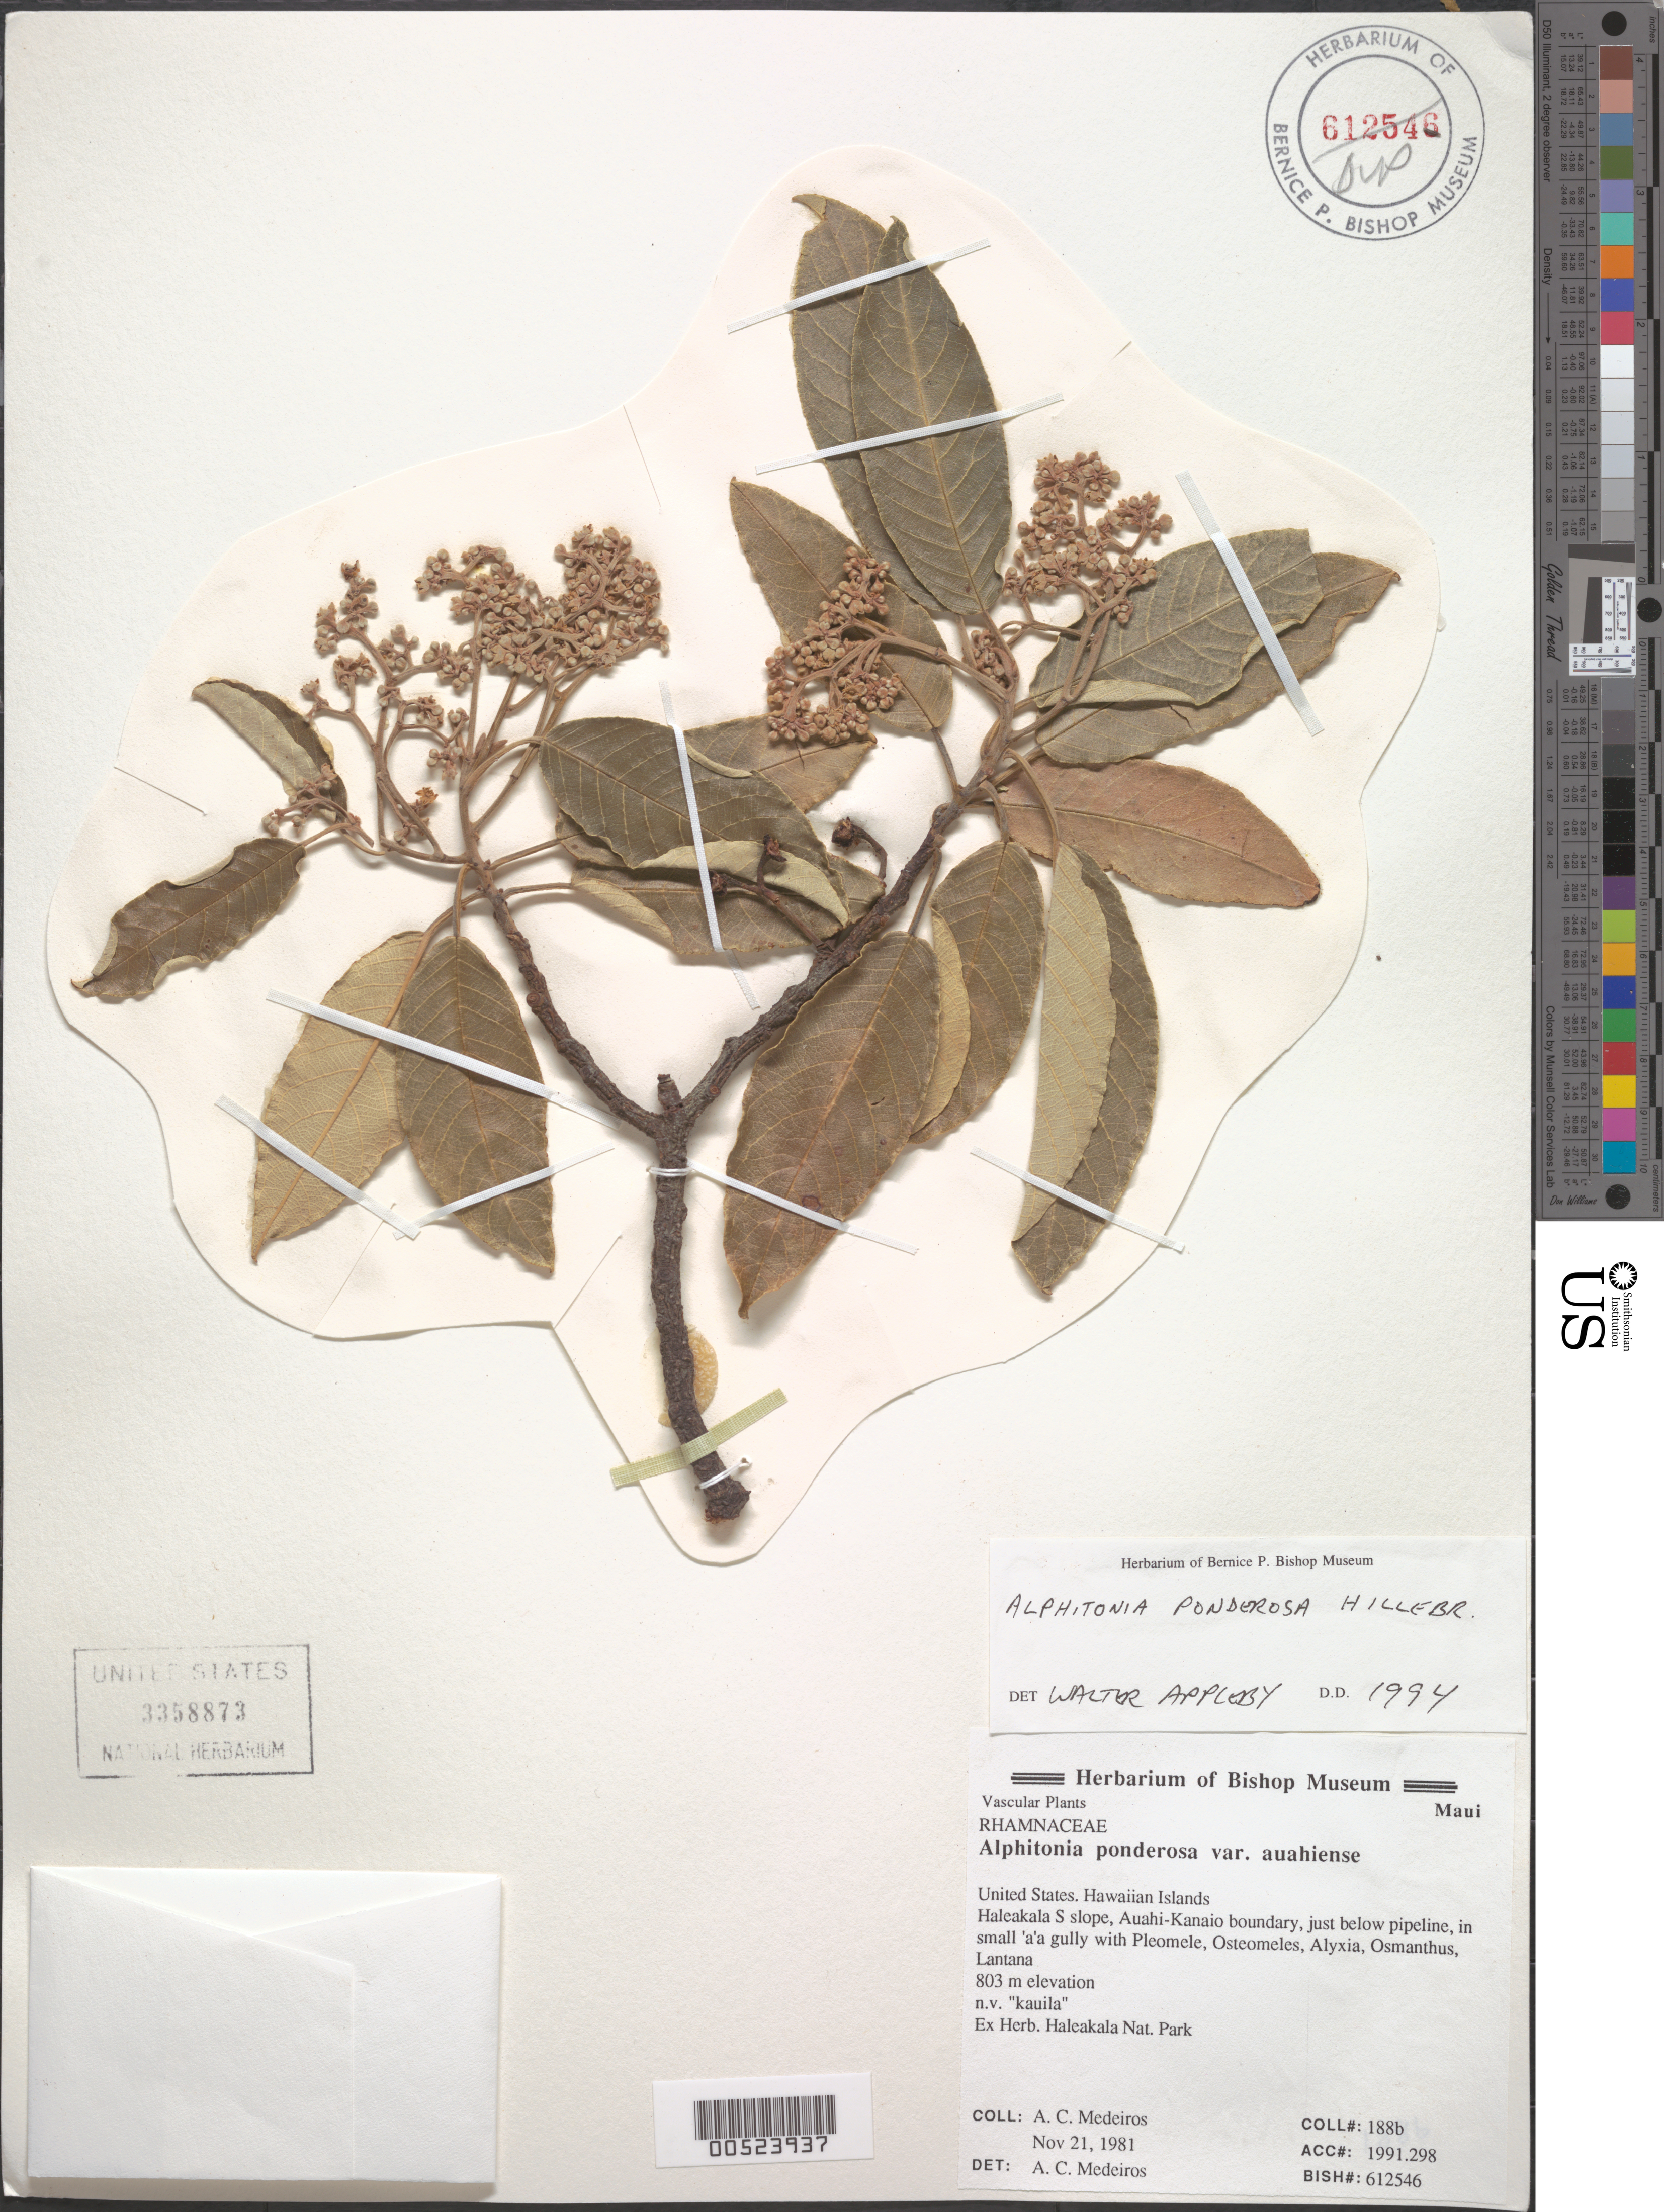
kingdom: Plantae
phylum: Tracheophyta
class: Magnoliopsida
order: Rosales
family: Rhamnaceae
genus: Alphitonia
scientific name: Alphitonia ponderosa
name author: Hillebr.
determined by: Appleby, W.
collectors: A. Medeiros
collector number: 188b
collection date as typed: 21 Nov 1981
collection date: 1981-11-21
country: United States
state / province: Hawaii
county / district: Maui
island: Maui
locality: Haleakala S slope, Auahi-Kanaio boundary, just below pipeline, in small 'a'a gully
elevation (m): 803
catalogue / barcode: US 3358873